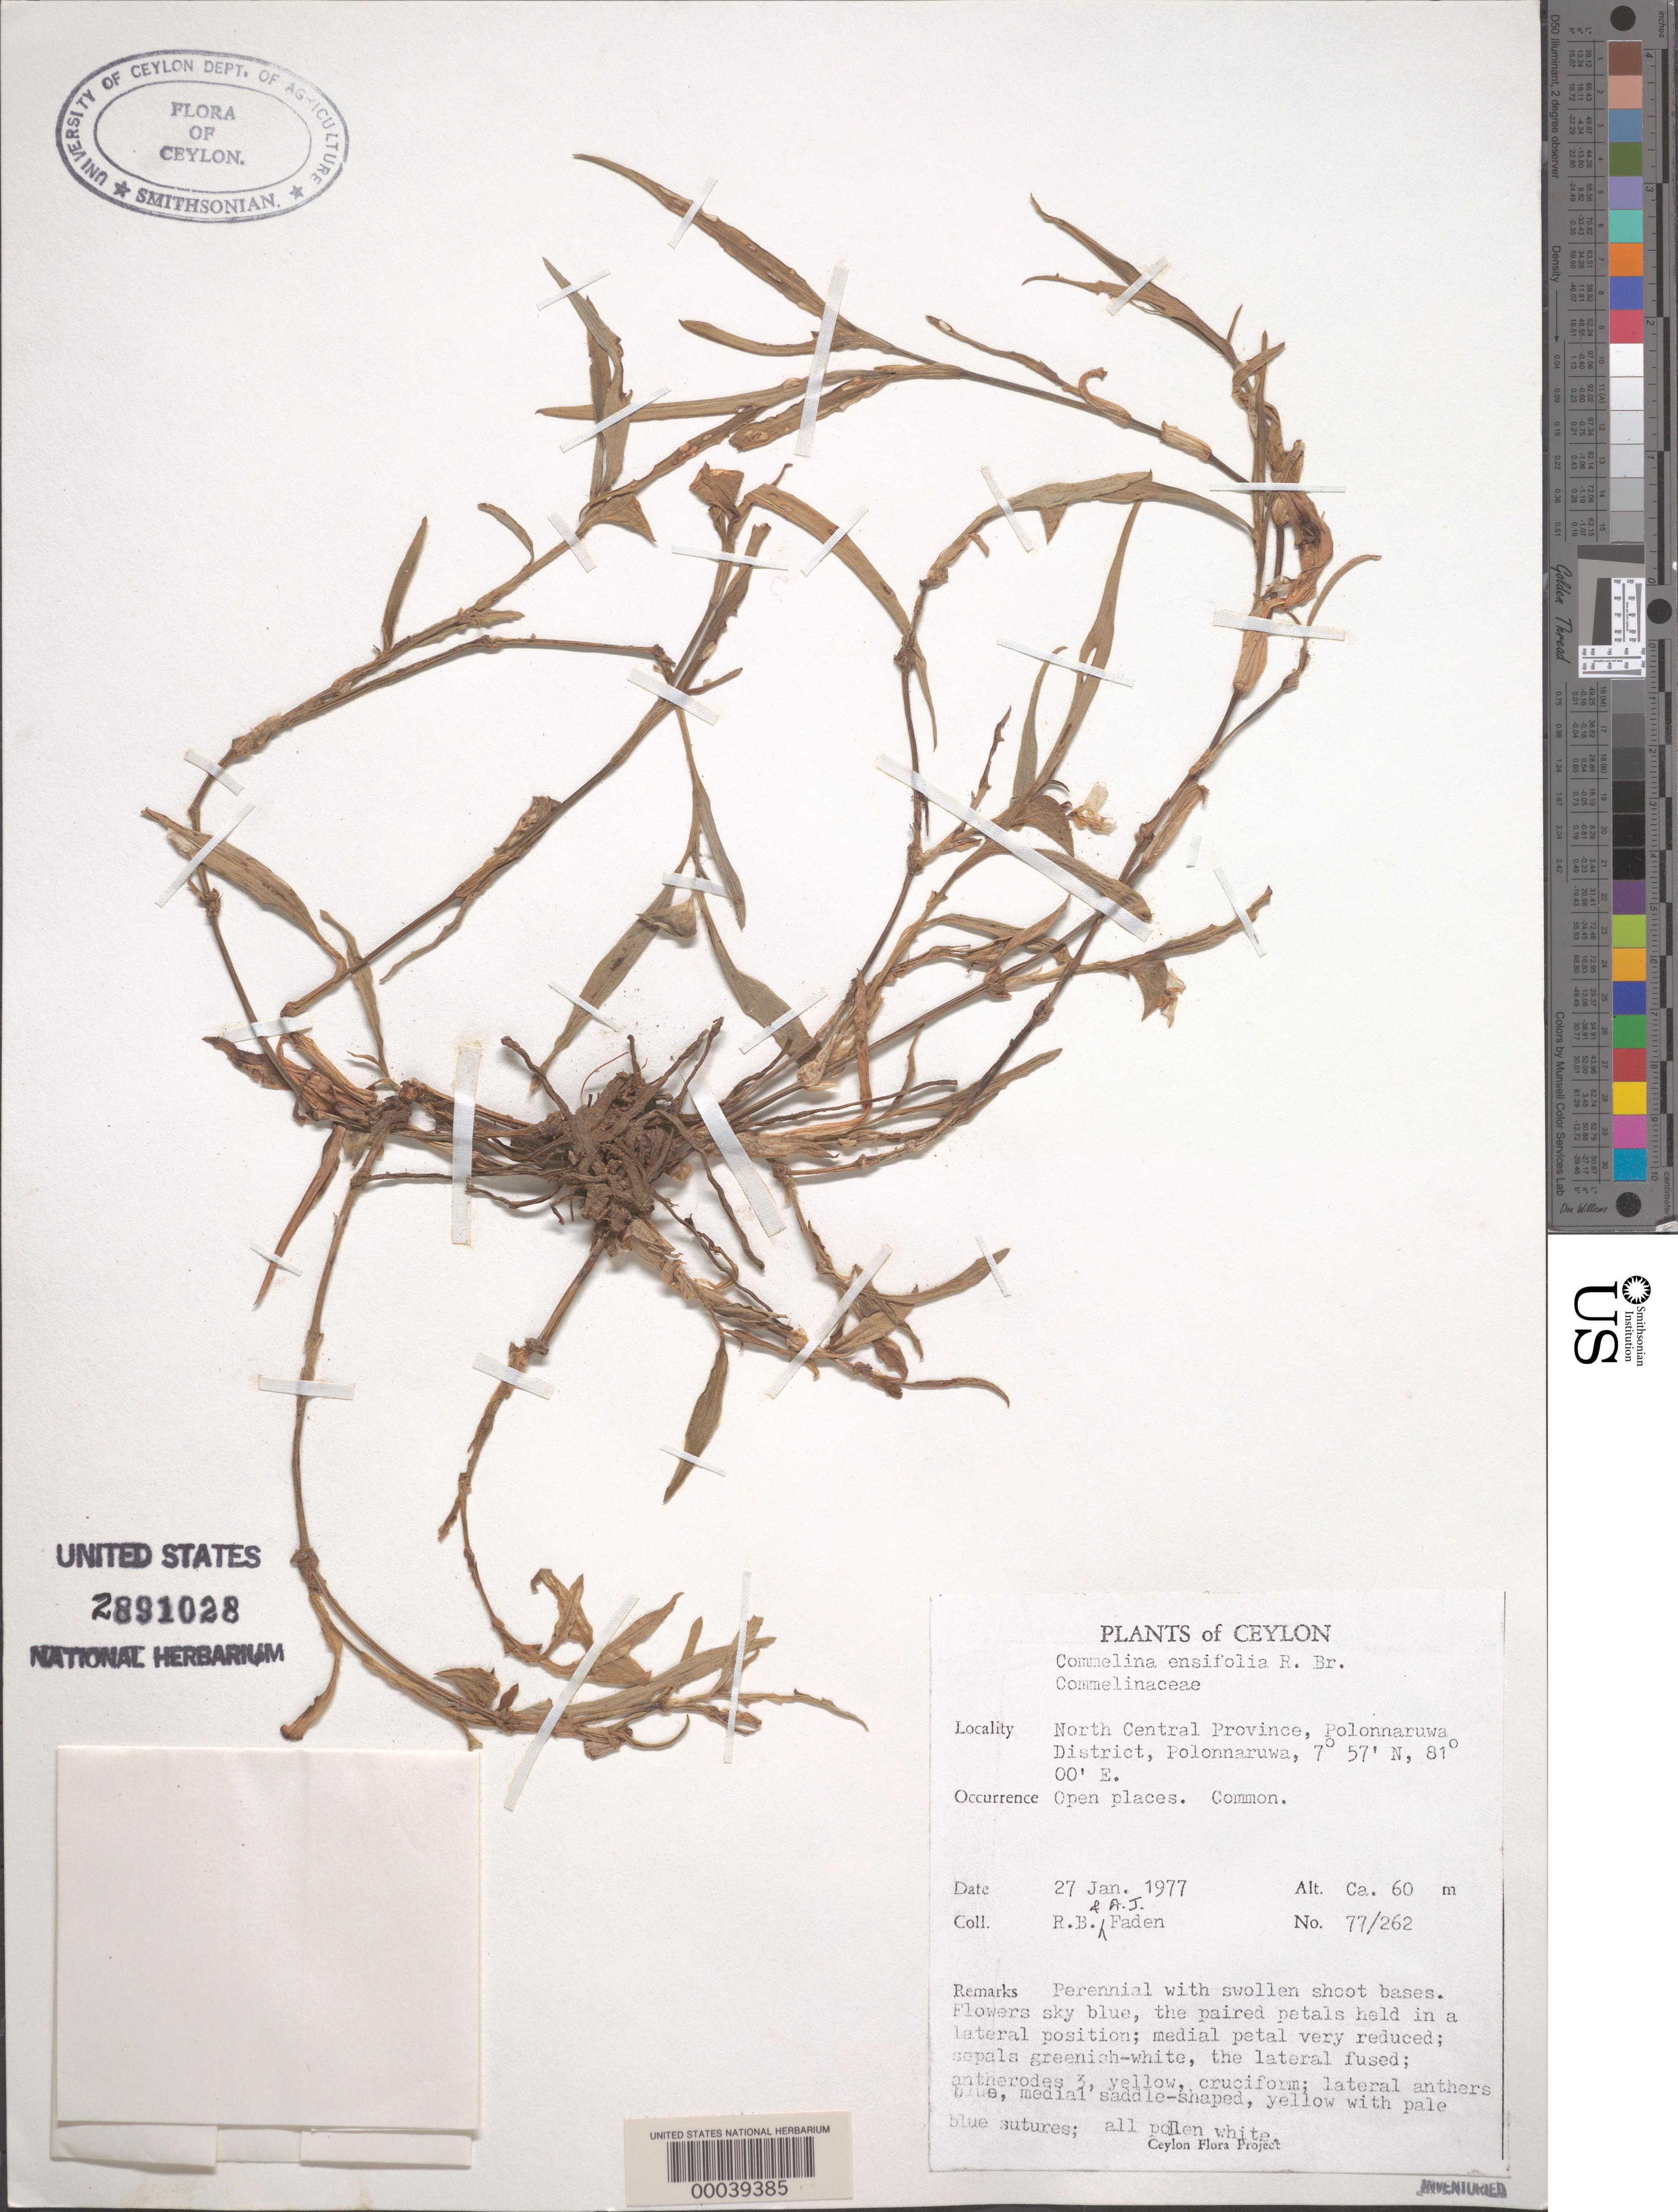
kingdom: Plantae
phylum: Tracheophyta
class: Liliopsida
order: Commelinales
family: Commelinaceae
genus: Commelina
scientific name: Commelina ensifolia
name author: R. Br.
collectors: R. B. Faden & A. J. Faden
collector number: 77/262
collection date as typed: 27 Jan 1977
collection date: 1977-01-27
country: Sri Lanka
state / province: North Central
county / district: Polonnaruwa Dist.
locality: Polonnaruwa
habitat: Open areas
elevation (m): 60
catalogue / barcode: US 2891028